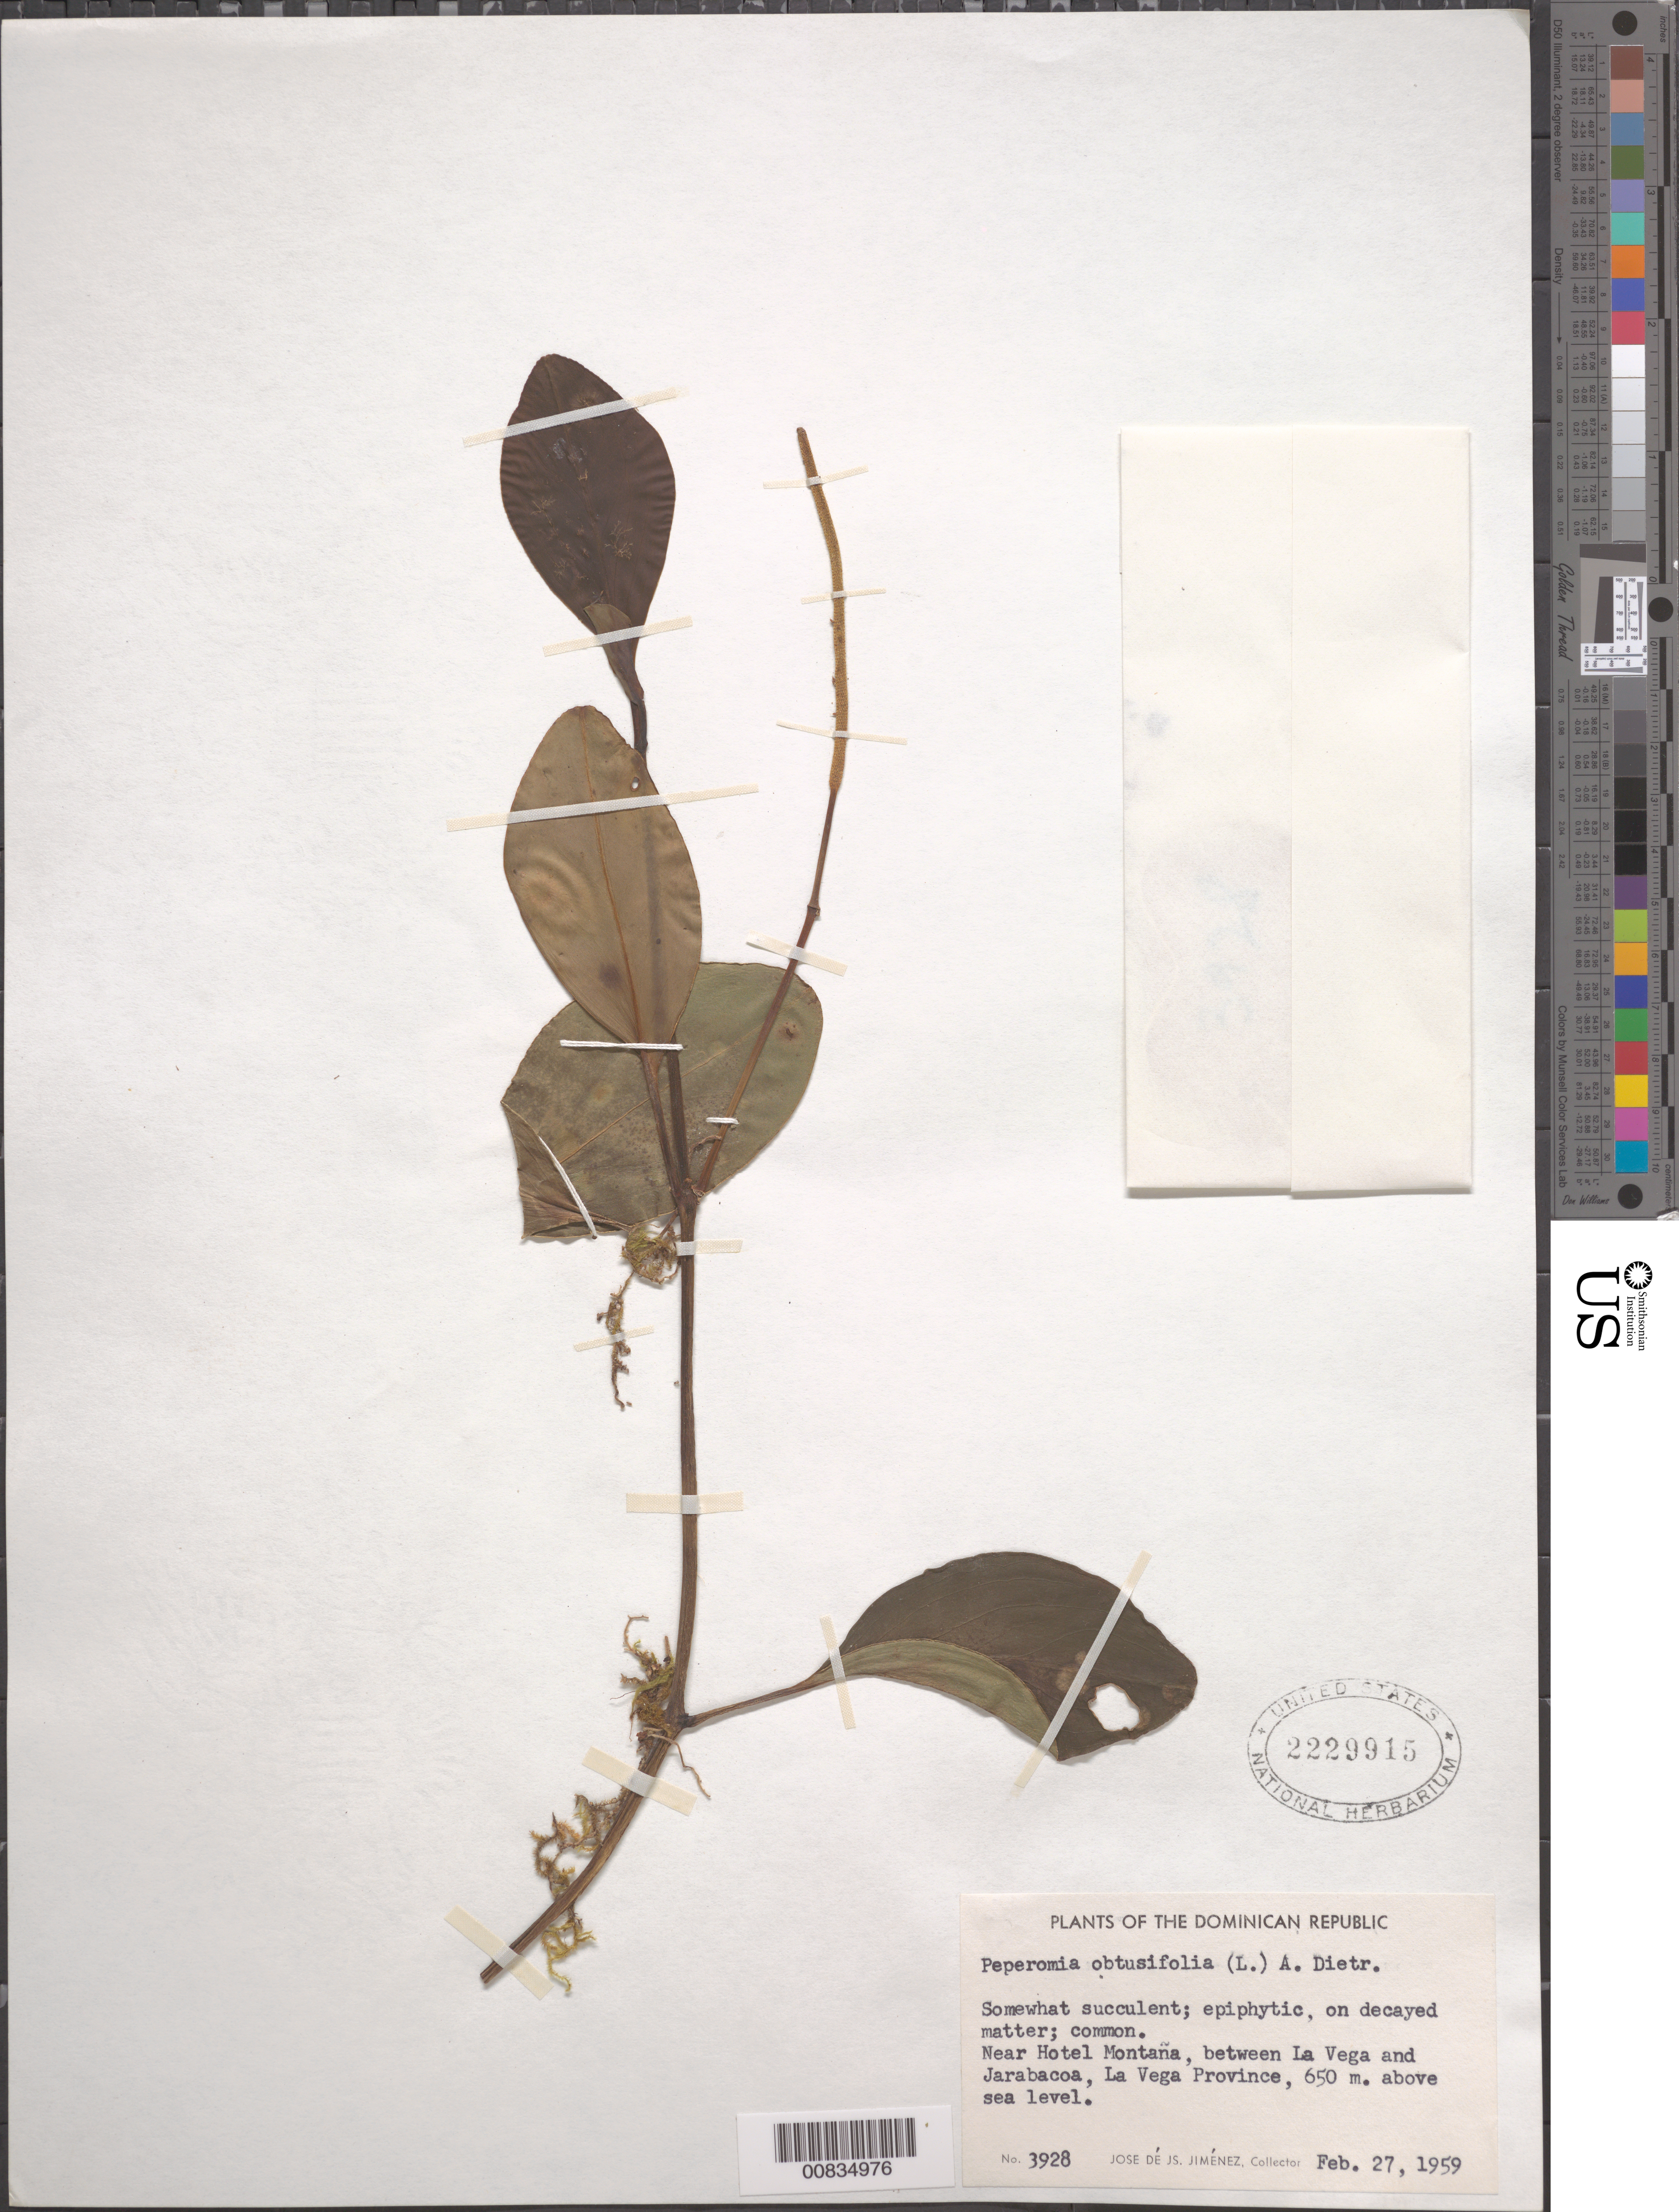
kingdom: Plantae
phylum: Tracheophyta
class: Magnoliopsida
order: Piperales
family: Piperaceae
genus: Peperomia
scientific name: Peperomia obtusifolia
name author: (L.) A. Dietr.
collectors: J. J. Jiménez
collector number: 3928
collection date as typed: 27 Feb 1959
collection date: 1959-02-27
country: Dominican Republic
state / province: La Vega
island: Hispaniola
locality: Near Hotel Montaña, between La Vega and Jarabacoa.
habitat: On decayed matter.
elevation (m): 650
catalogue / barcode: US 2229915